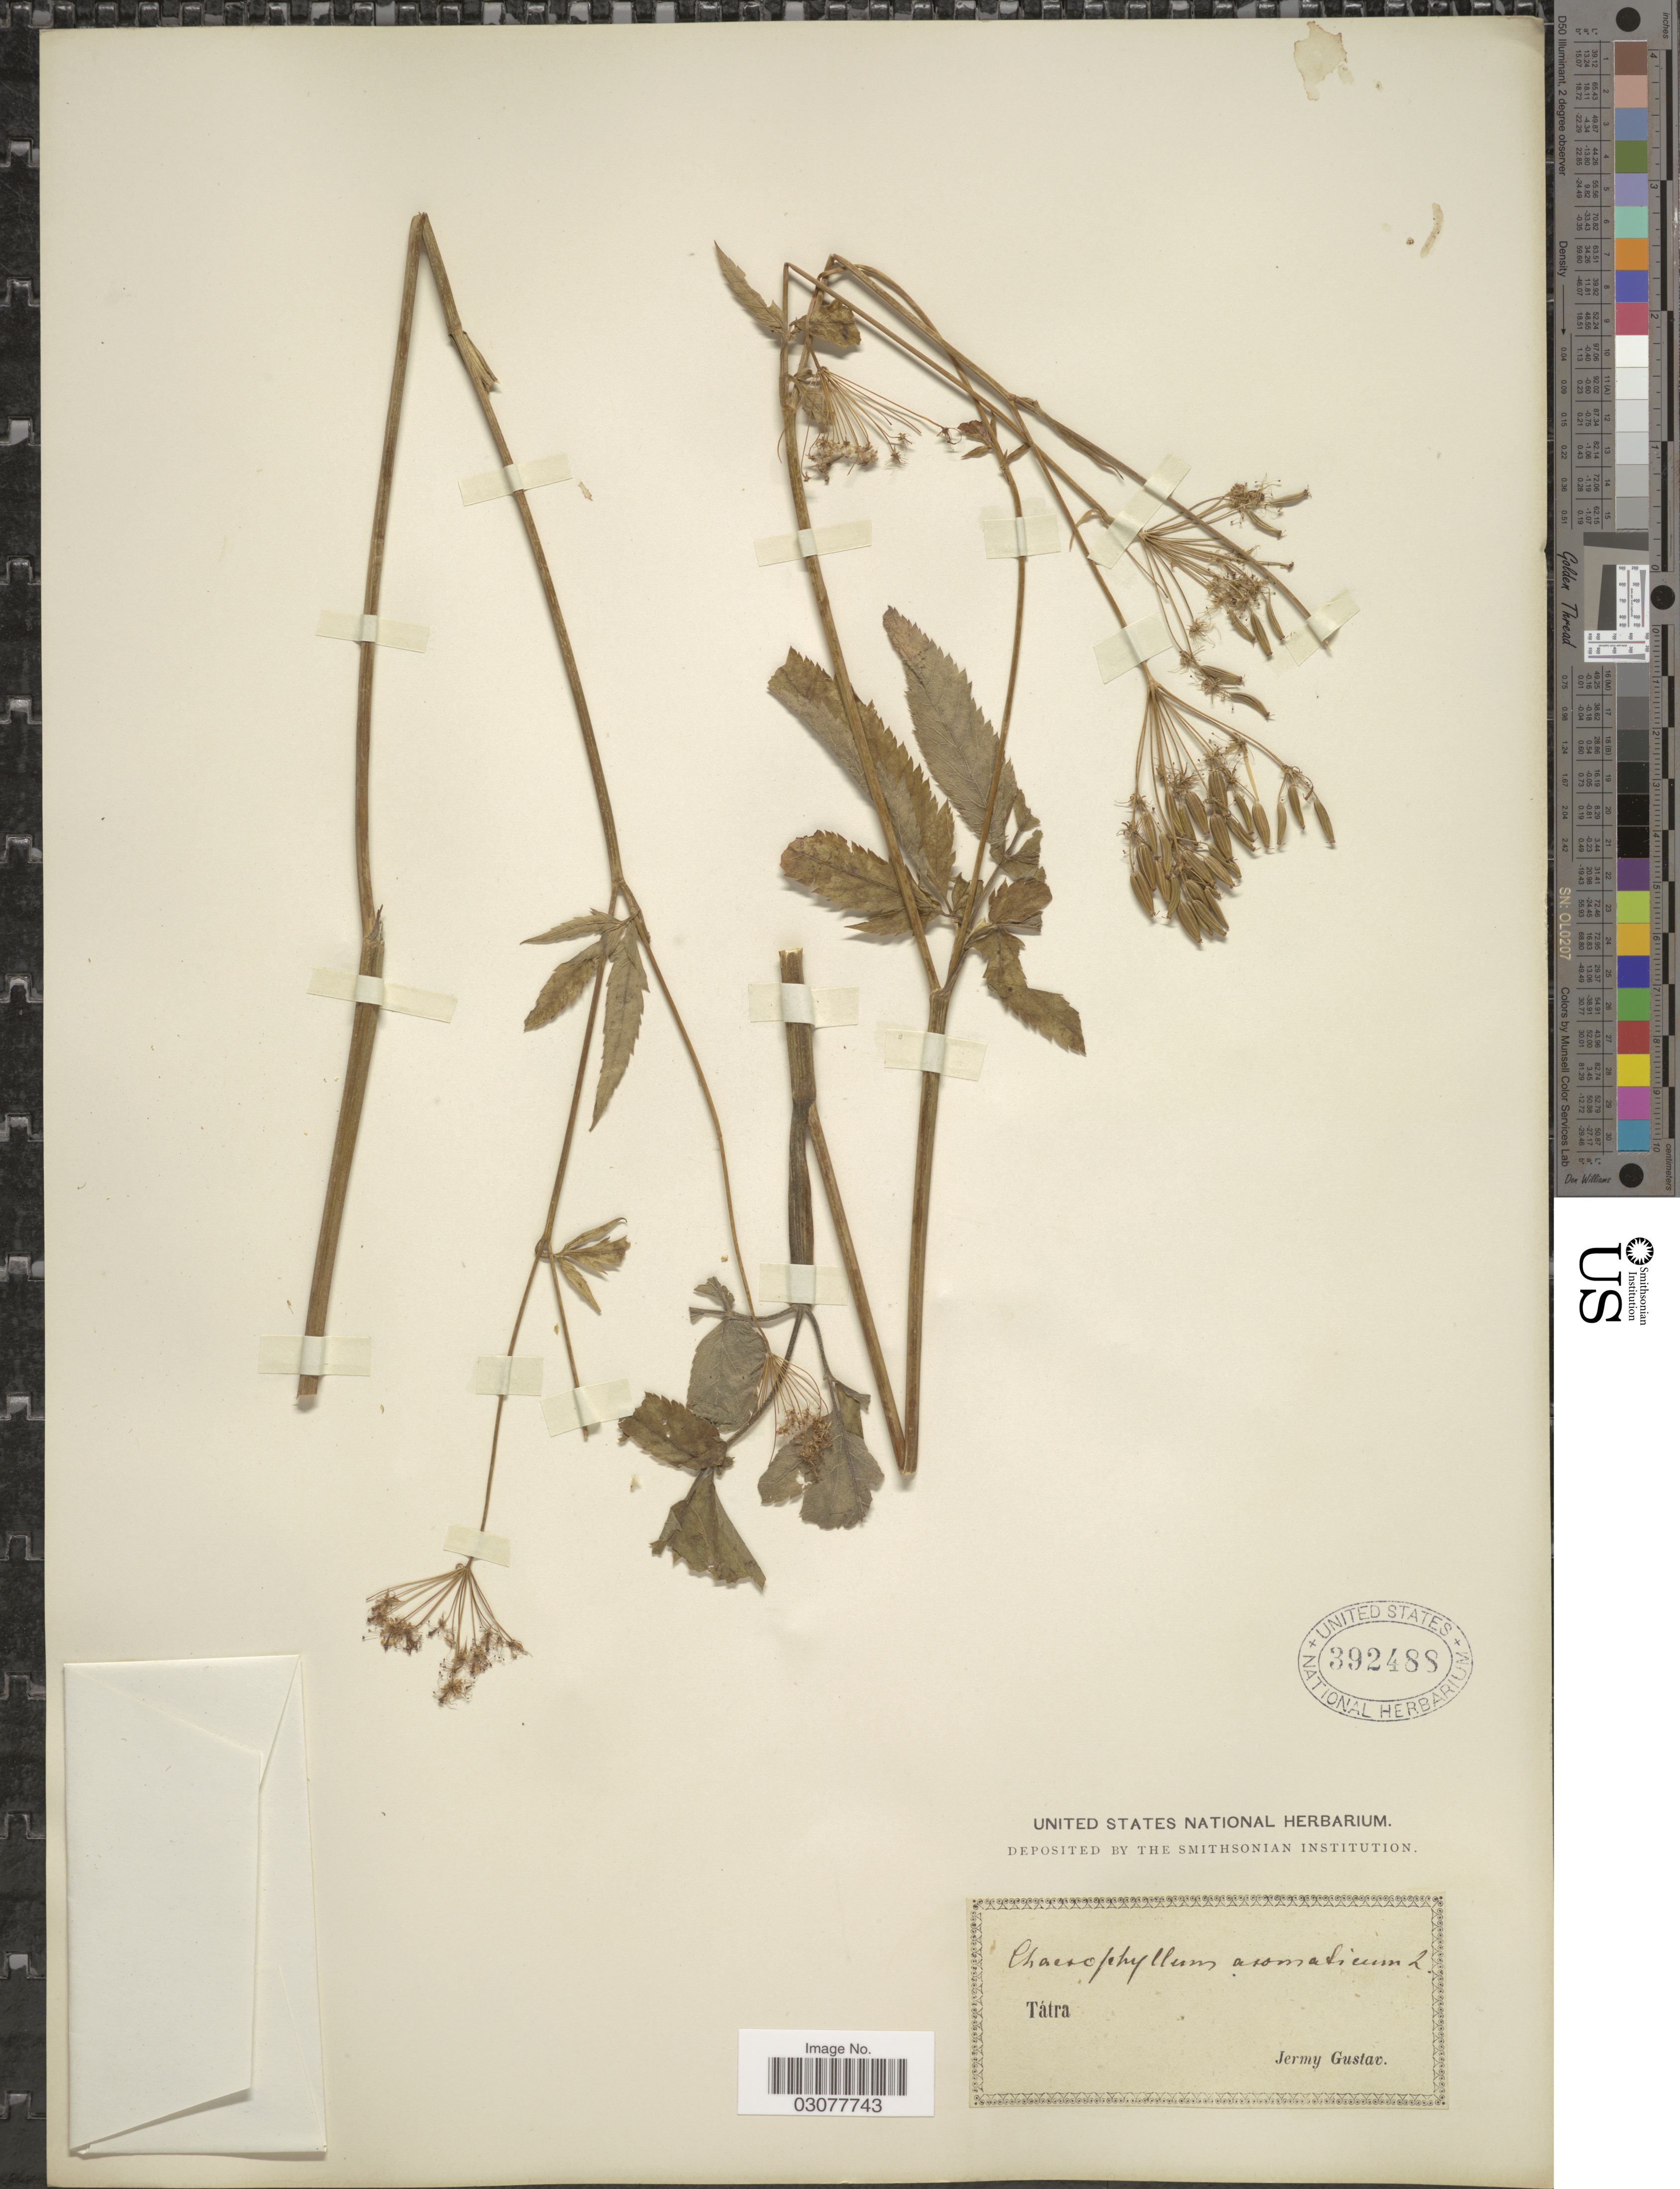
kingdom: Plantae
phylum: Tracheophyta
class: Magnoliopsida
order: Apiales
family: Apiaceae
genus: Chaerophyllum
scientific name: Chaerophyllum aromaticum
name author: L.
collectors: J. Gustav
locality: Tátra.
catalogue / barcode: US 392488